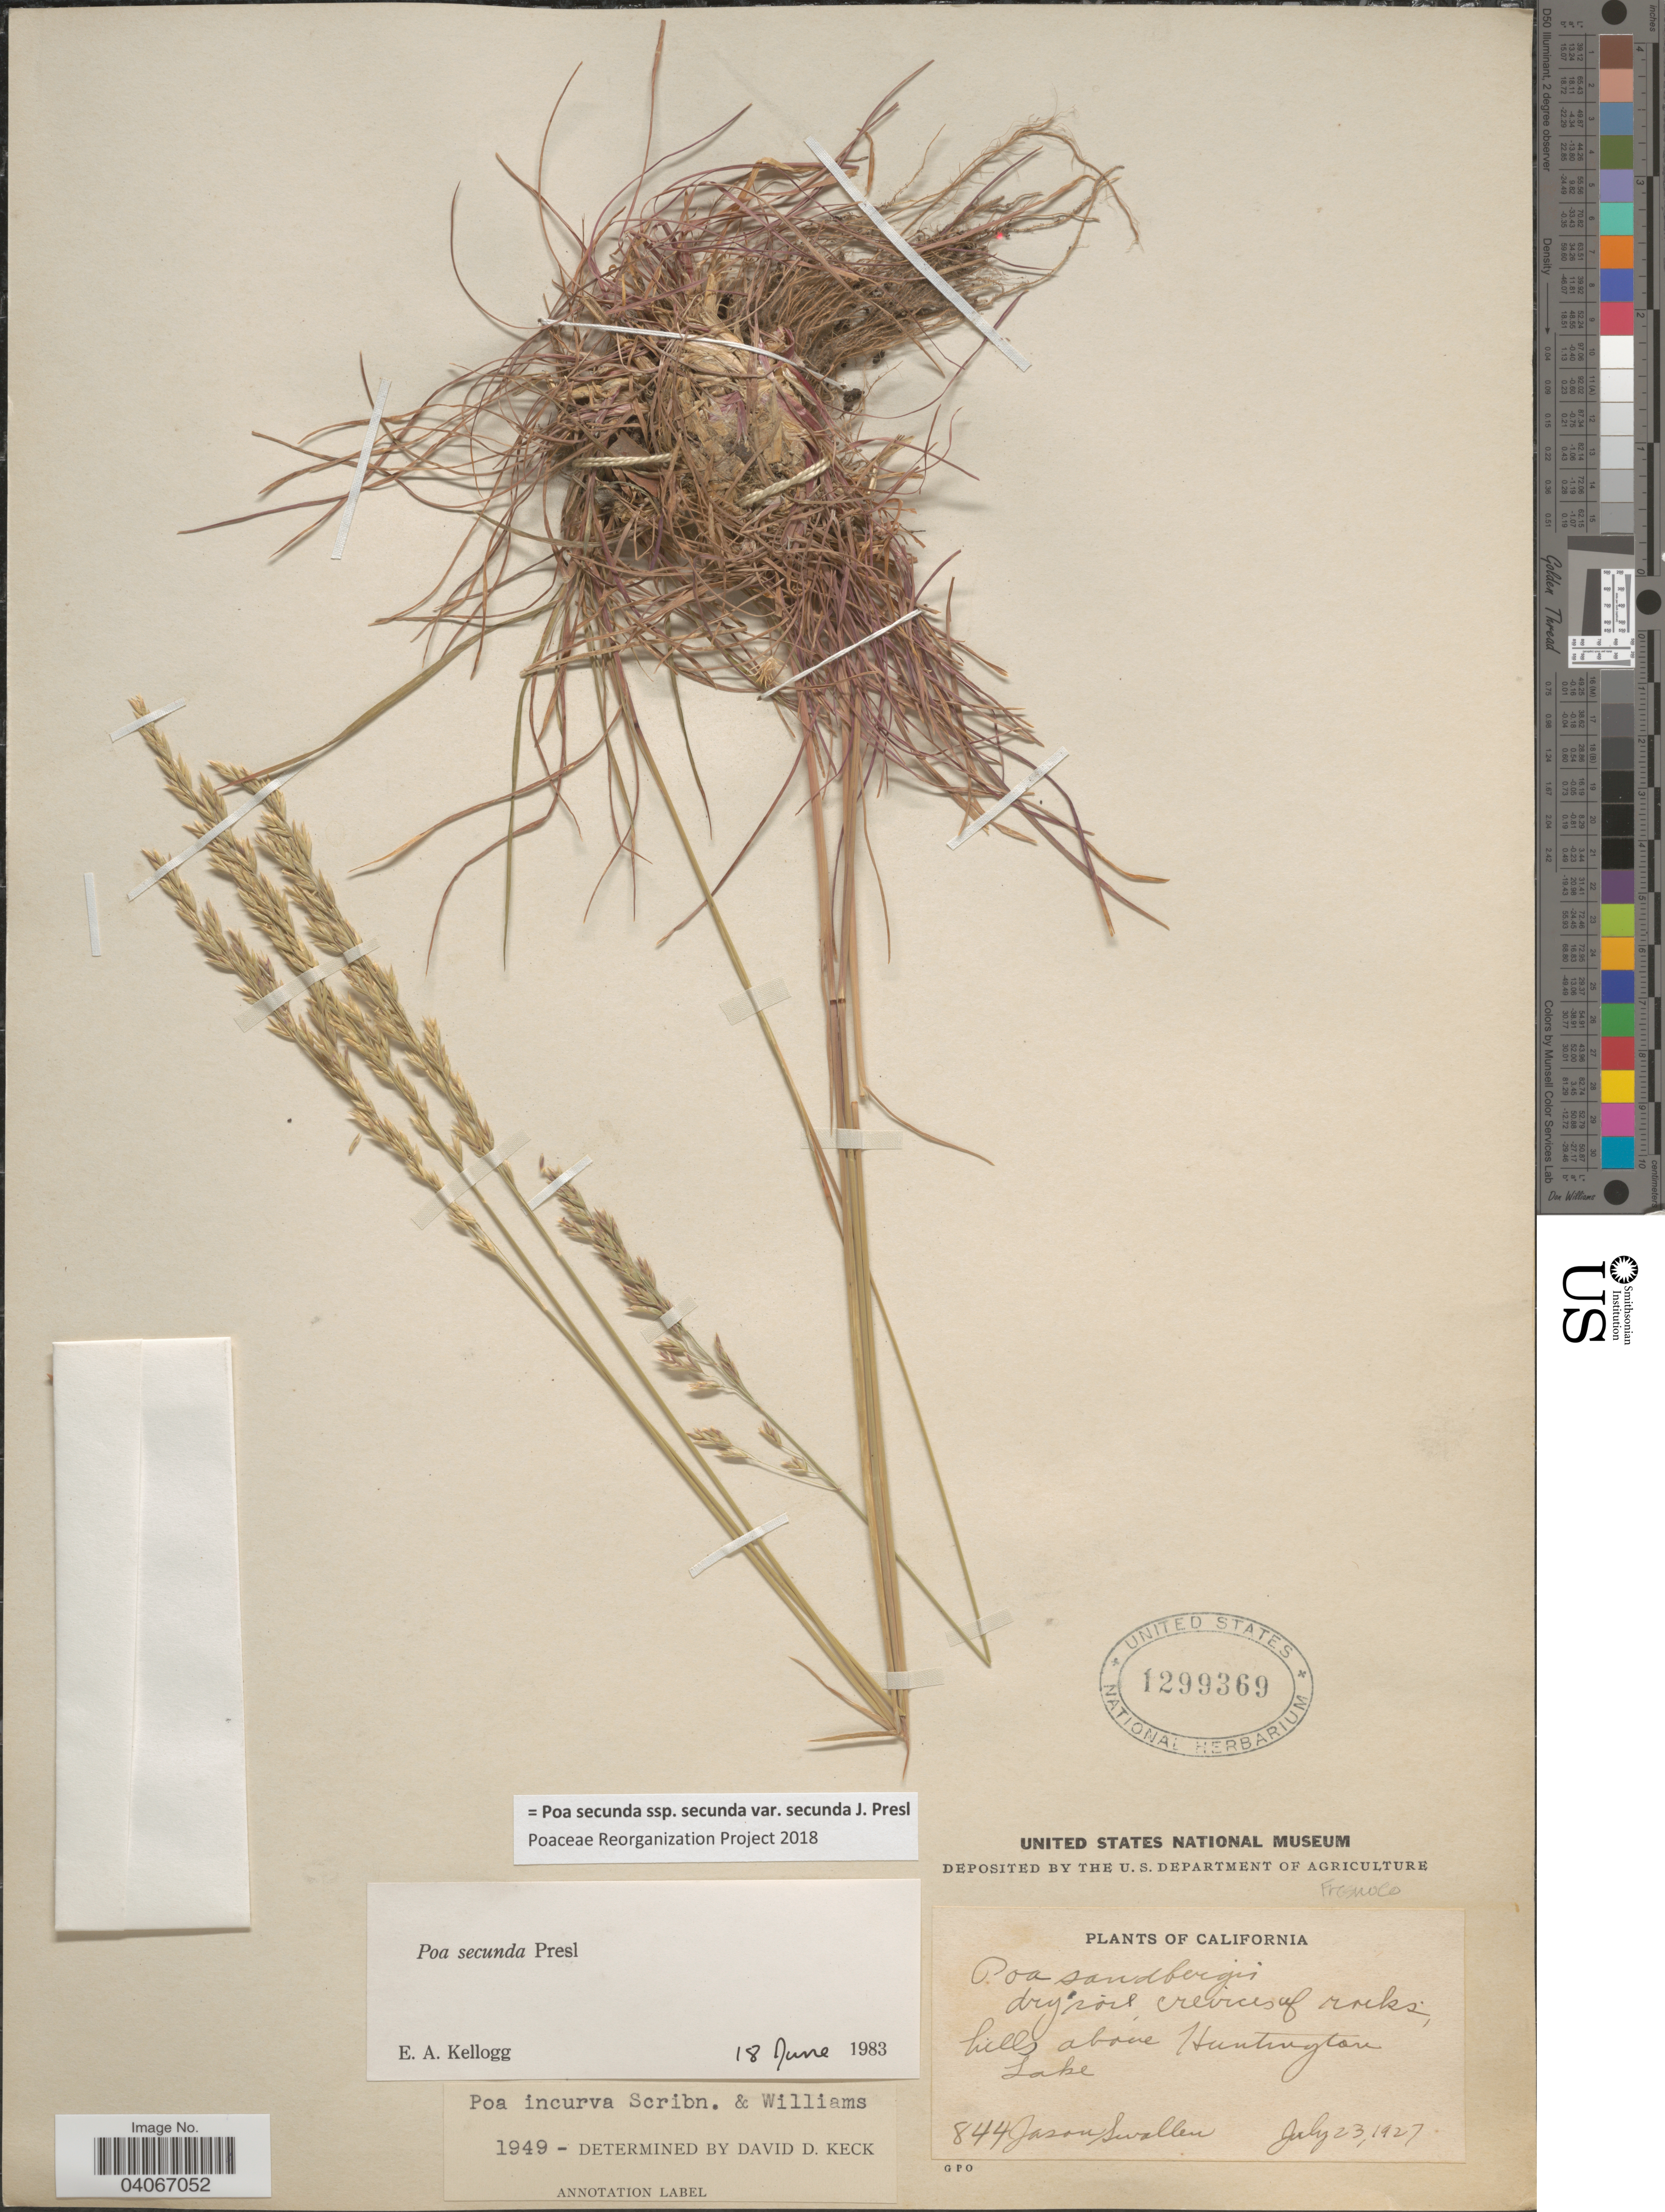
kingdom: Plantae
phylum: Tracheophyta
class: Liliopsida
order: Poales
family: Poaceae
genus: Poa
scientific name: Poa secunda subsp. secunda var. secunda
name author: J. Presl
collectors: J. R. Swallen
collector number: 844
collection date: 1927-07-23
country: United States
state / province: California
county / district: Fresno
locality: Dry soil, crevices of rocks, hills above Huntington Lake. Fresno Co.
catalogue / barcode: US 1299369